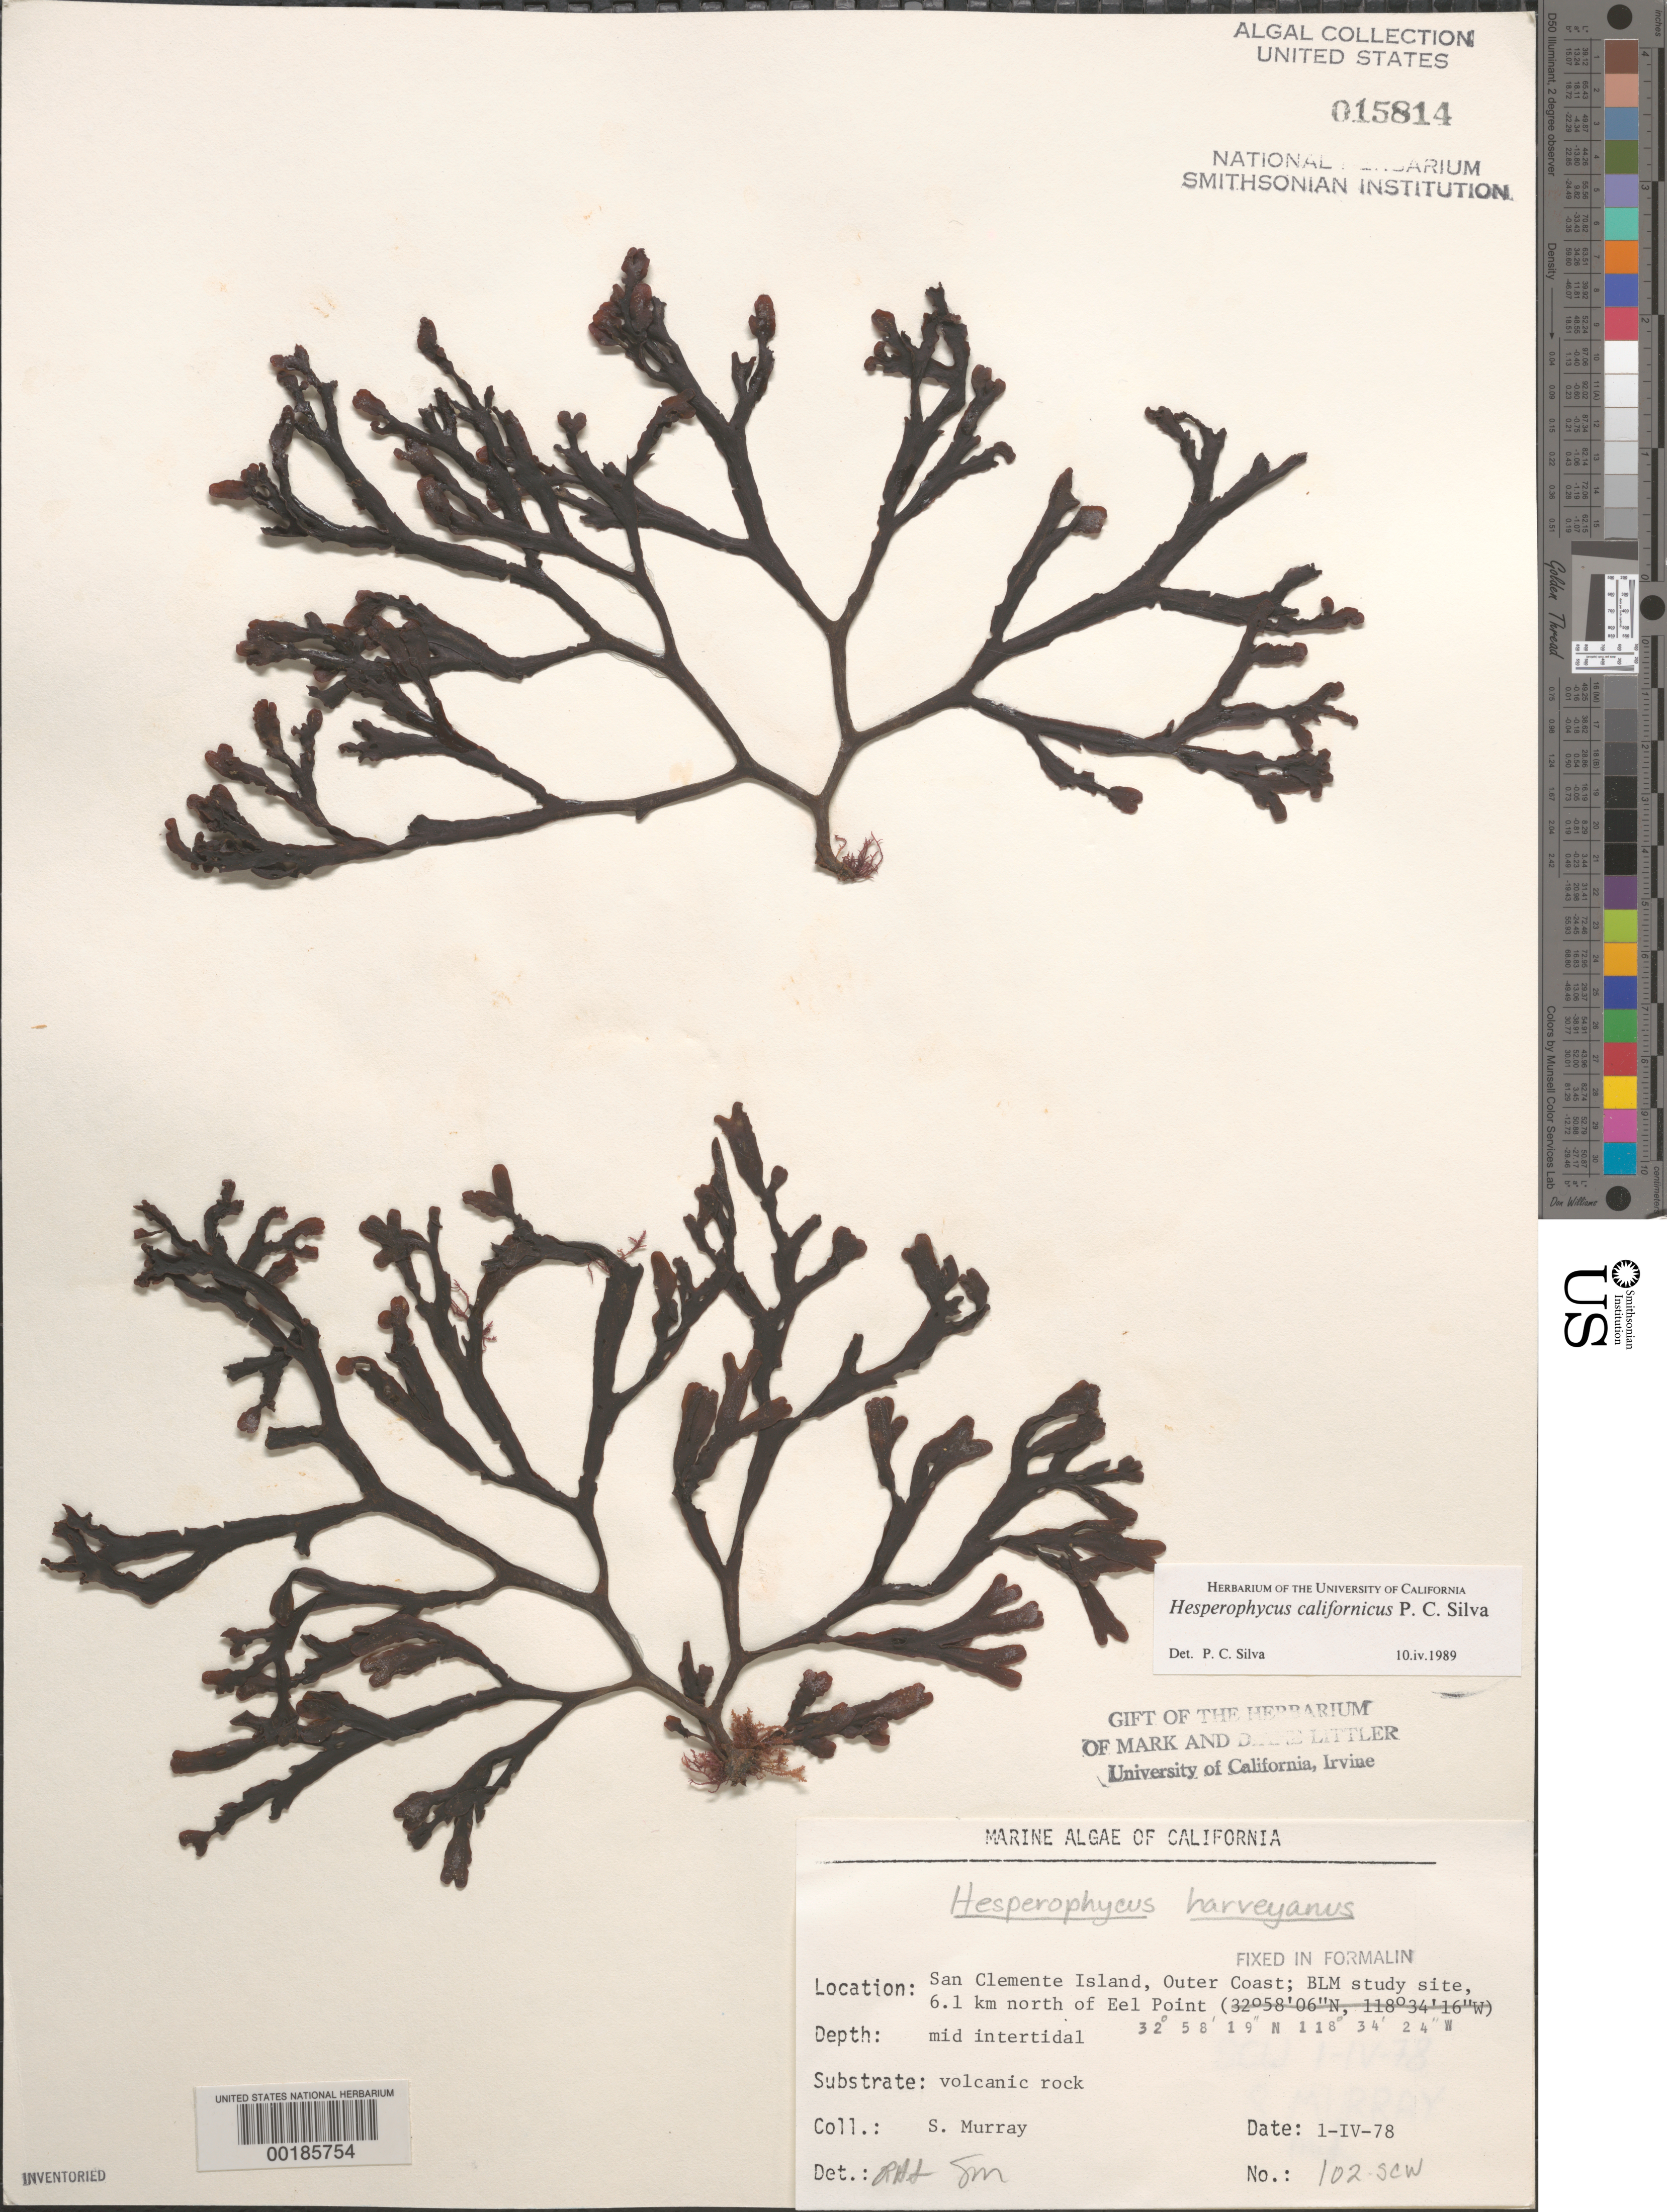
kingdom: Chromista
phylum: Ochrophyta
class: Phaeophyceae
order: Fucales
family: Fucaceae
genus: Hesperophycus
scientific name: Hesperophycus californicus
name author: P.C. Silva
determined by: Silva, P. C.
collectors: S. N. Murray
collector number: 102-scw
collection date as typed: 01 Apr 1978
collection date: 1978-04-01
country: United States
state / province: California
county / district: Los Angeles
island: San Clemente Island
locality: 6.1 km north of Eel Point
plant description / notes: BLM-SOCALBIGHT Rocky Intertidal Survey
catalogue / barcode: US 15814